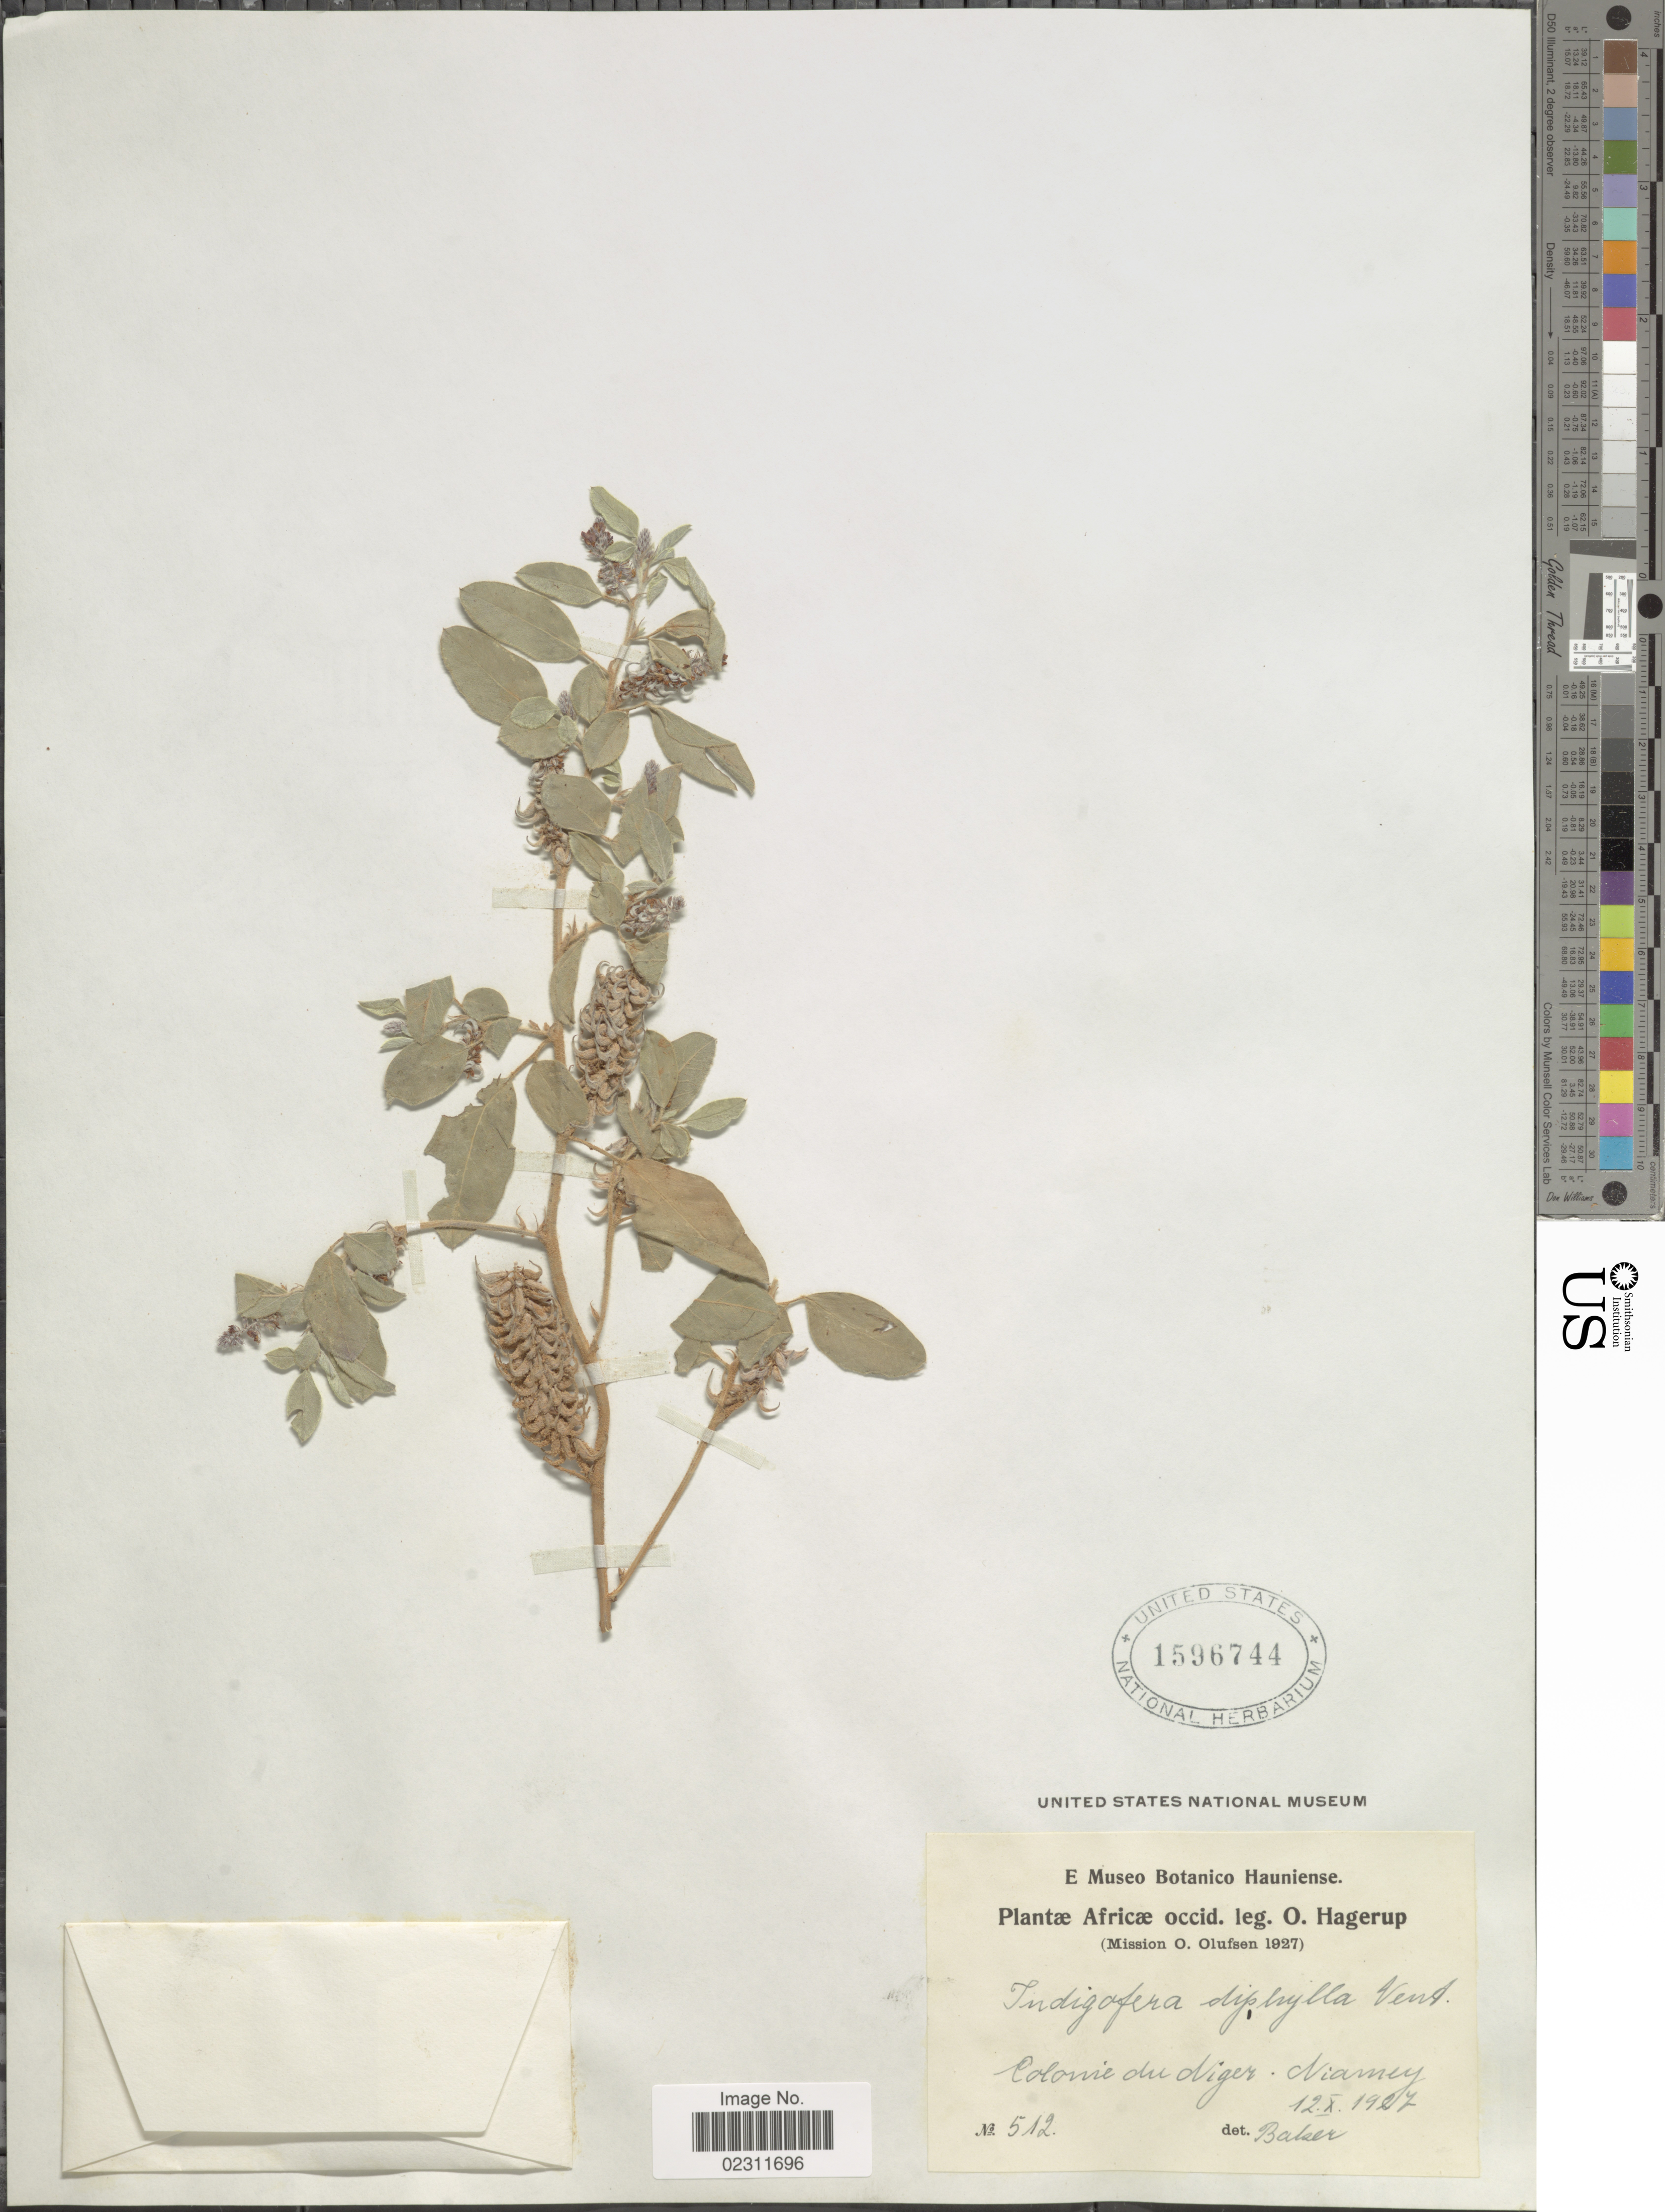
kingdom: Plantae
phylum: Tracheophyta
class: Magnoliopsida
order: Fabales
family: Fabaceae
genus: Indigofera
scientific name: Indigofera diphylla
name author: Vent.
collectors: O. Hagerup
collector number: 512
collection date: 1927-10-12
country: Niger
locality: Africae occid., Niger. Niamey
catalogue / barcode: US 1596744